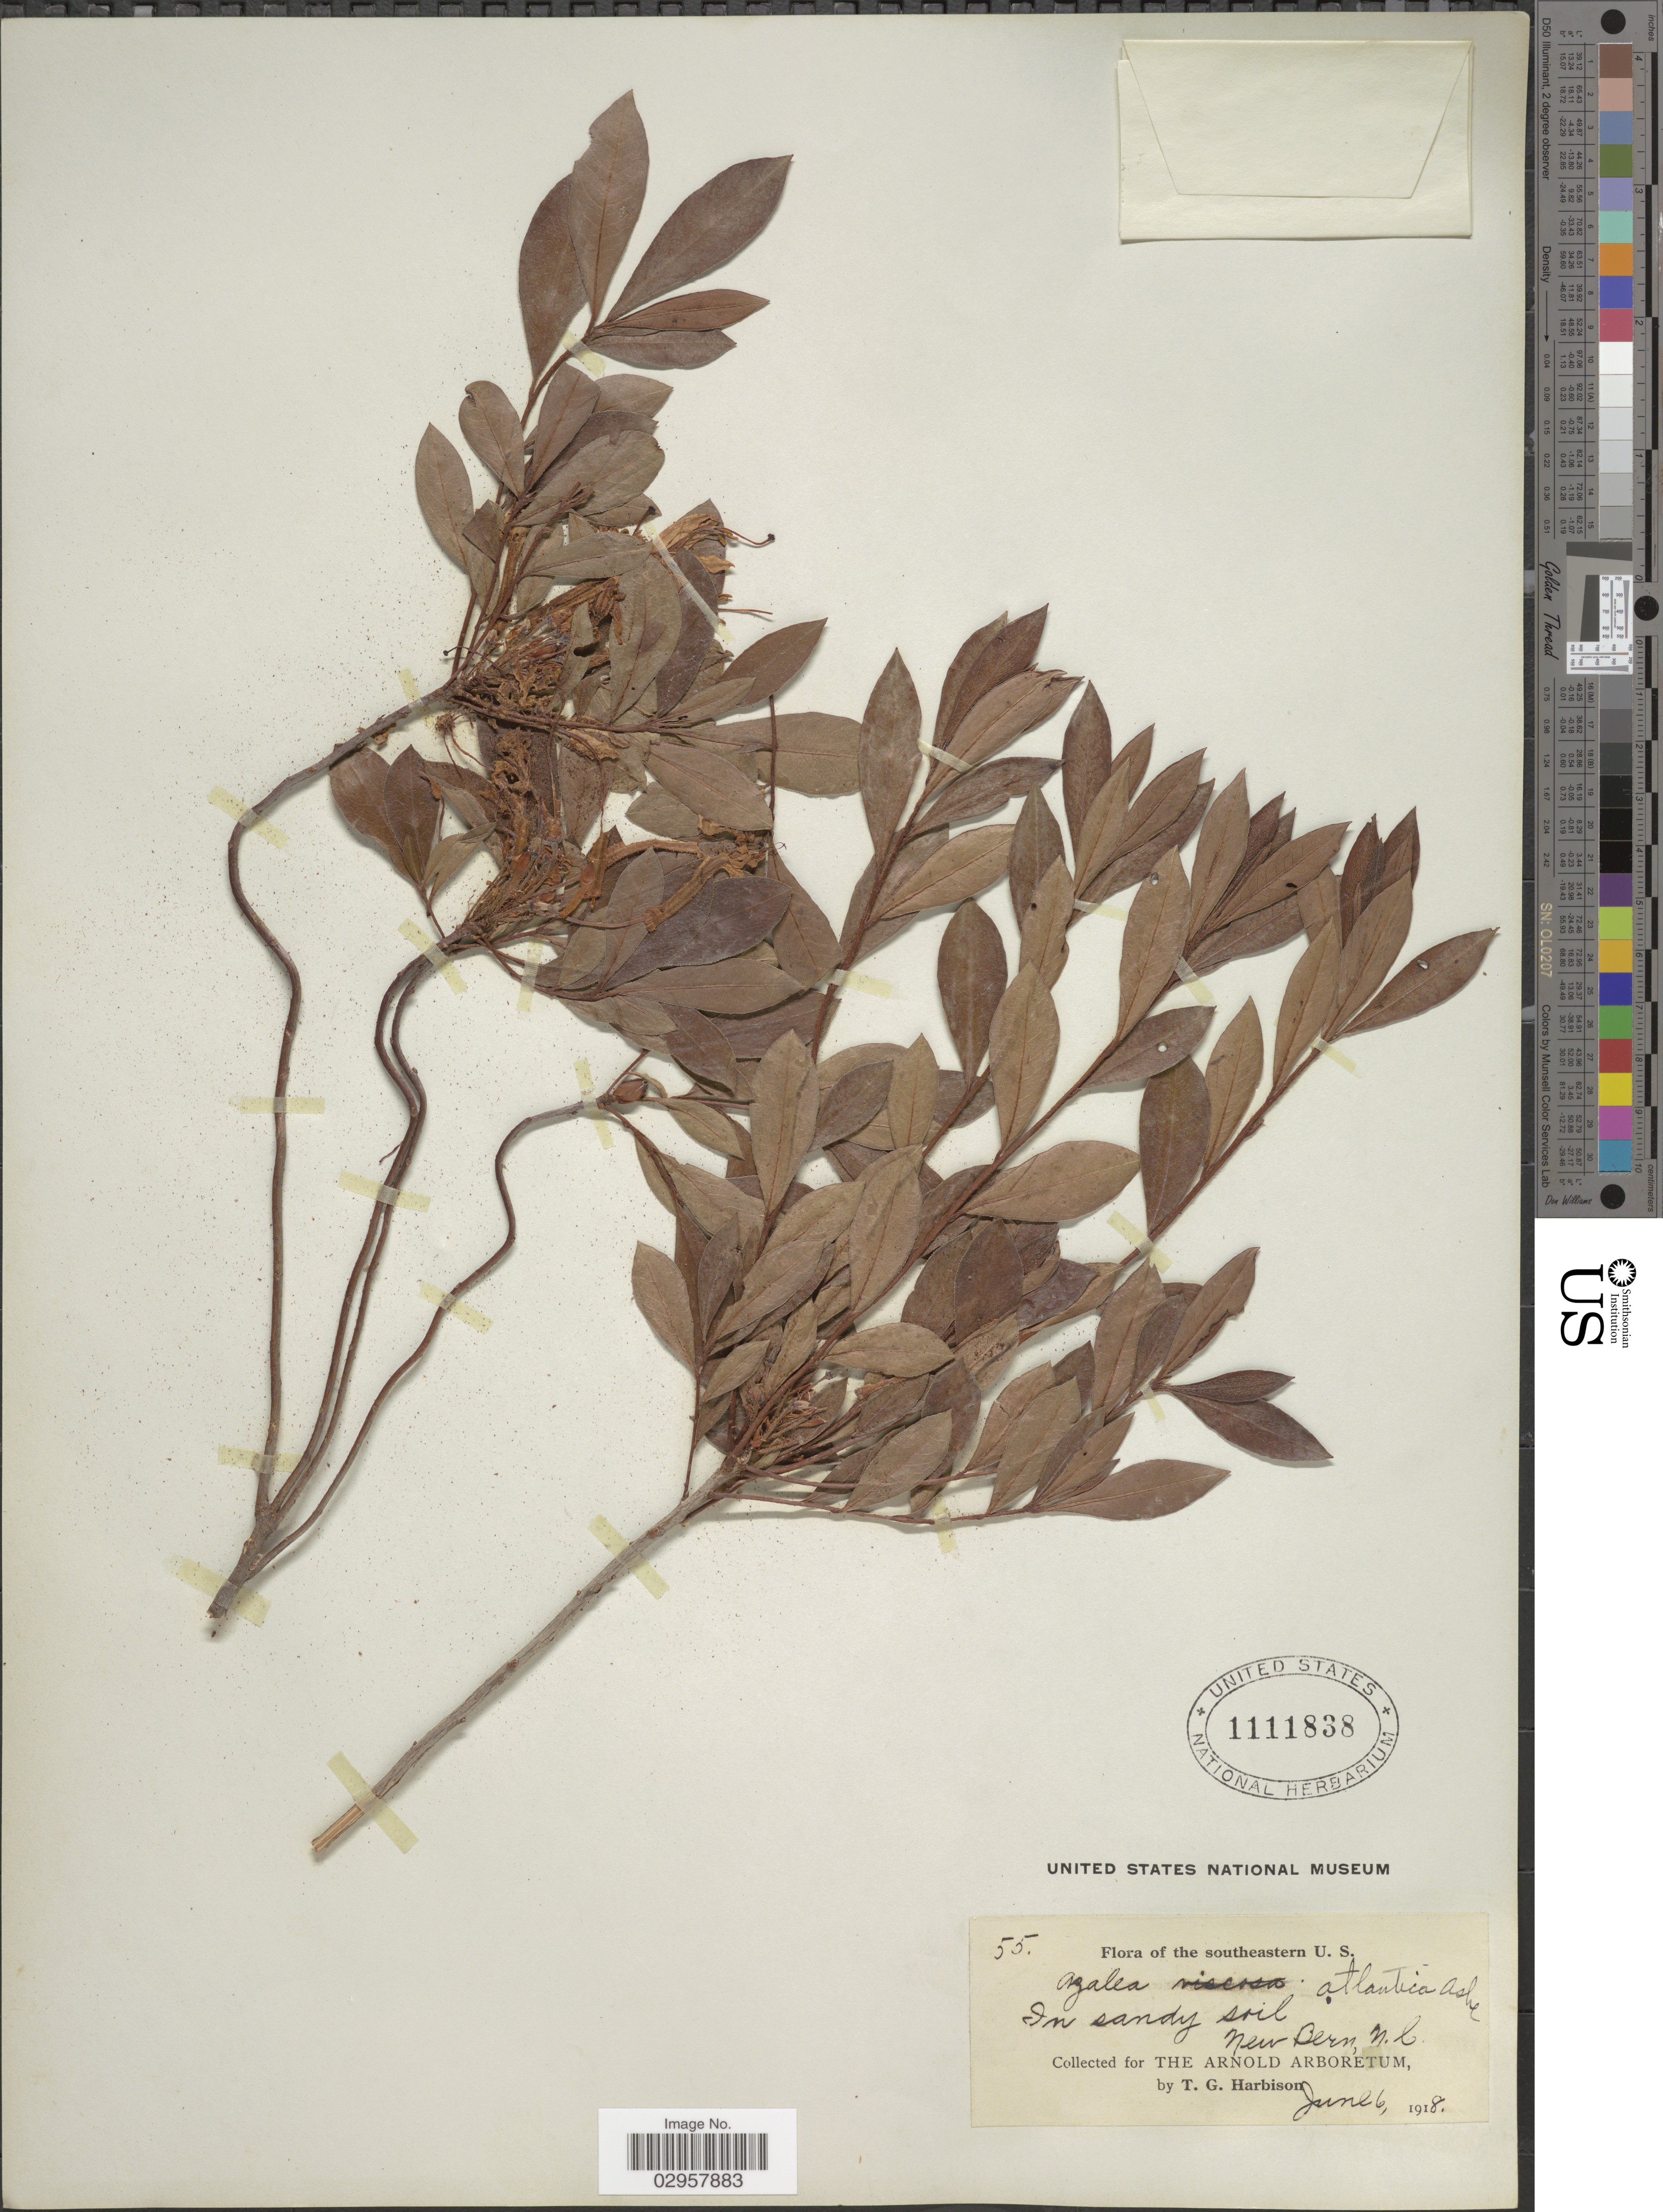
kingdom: Plantae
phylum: Tracheophyta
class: Magnoliopsida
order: Ericales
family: Ericaceae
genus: Rhododendron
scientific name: Rhododendron atlanticum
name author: (Ashe) Rehder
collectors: T. Harbison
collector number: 55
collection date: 1918-06-06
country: United States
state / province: North Carolina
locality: Southeastern U.S. Near Bern.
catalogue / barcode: US 1111838